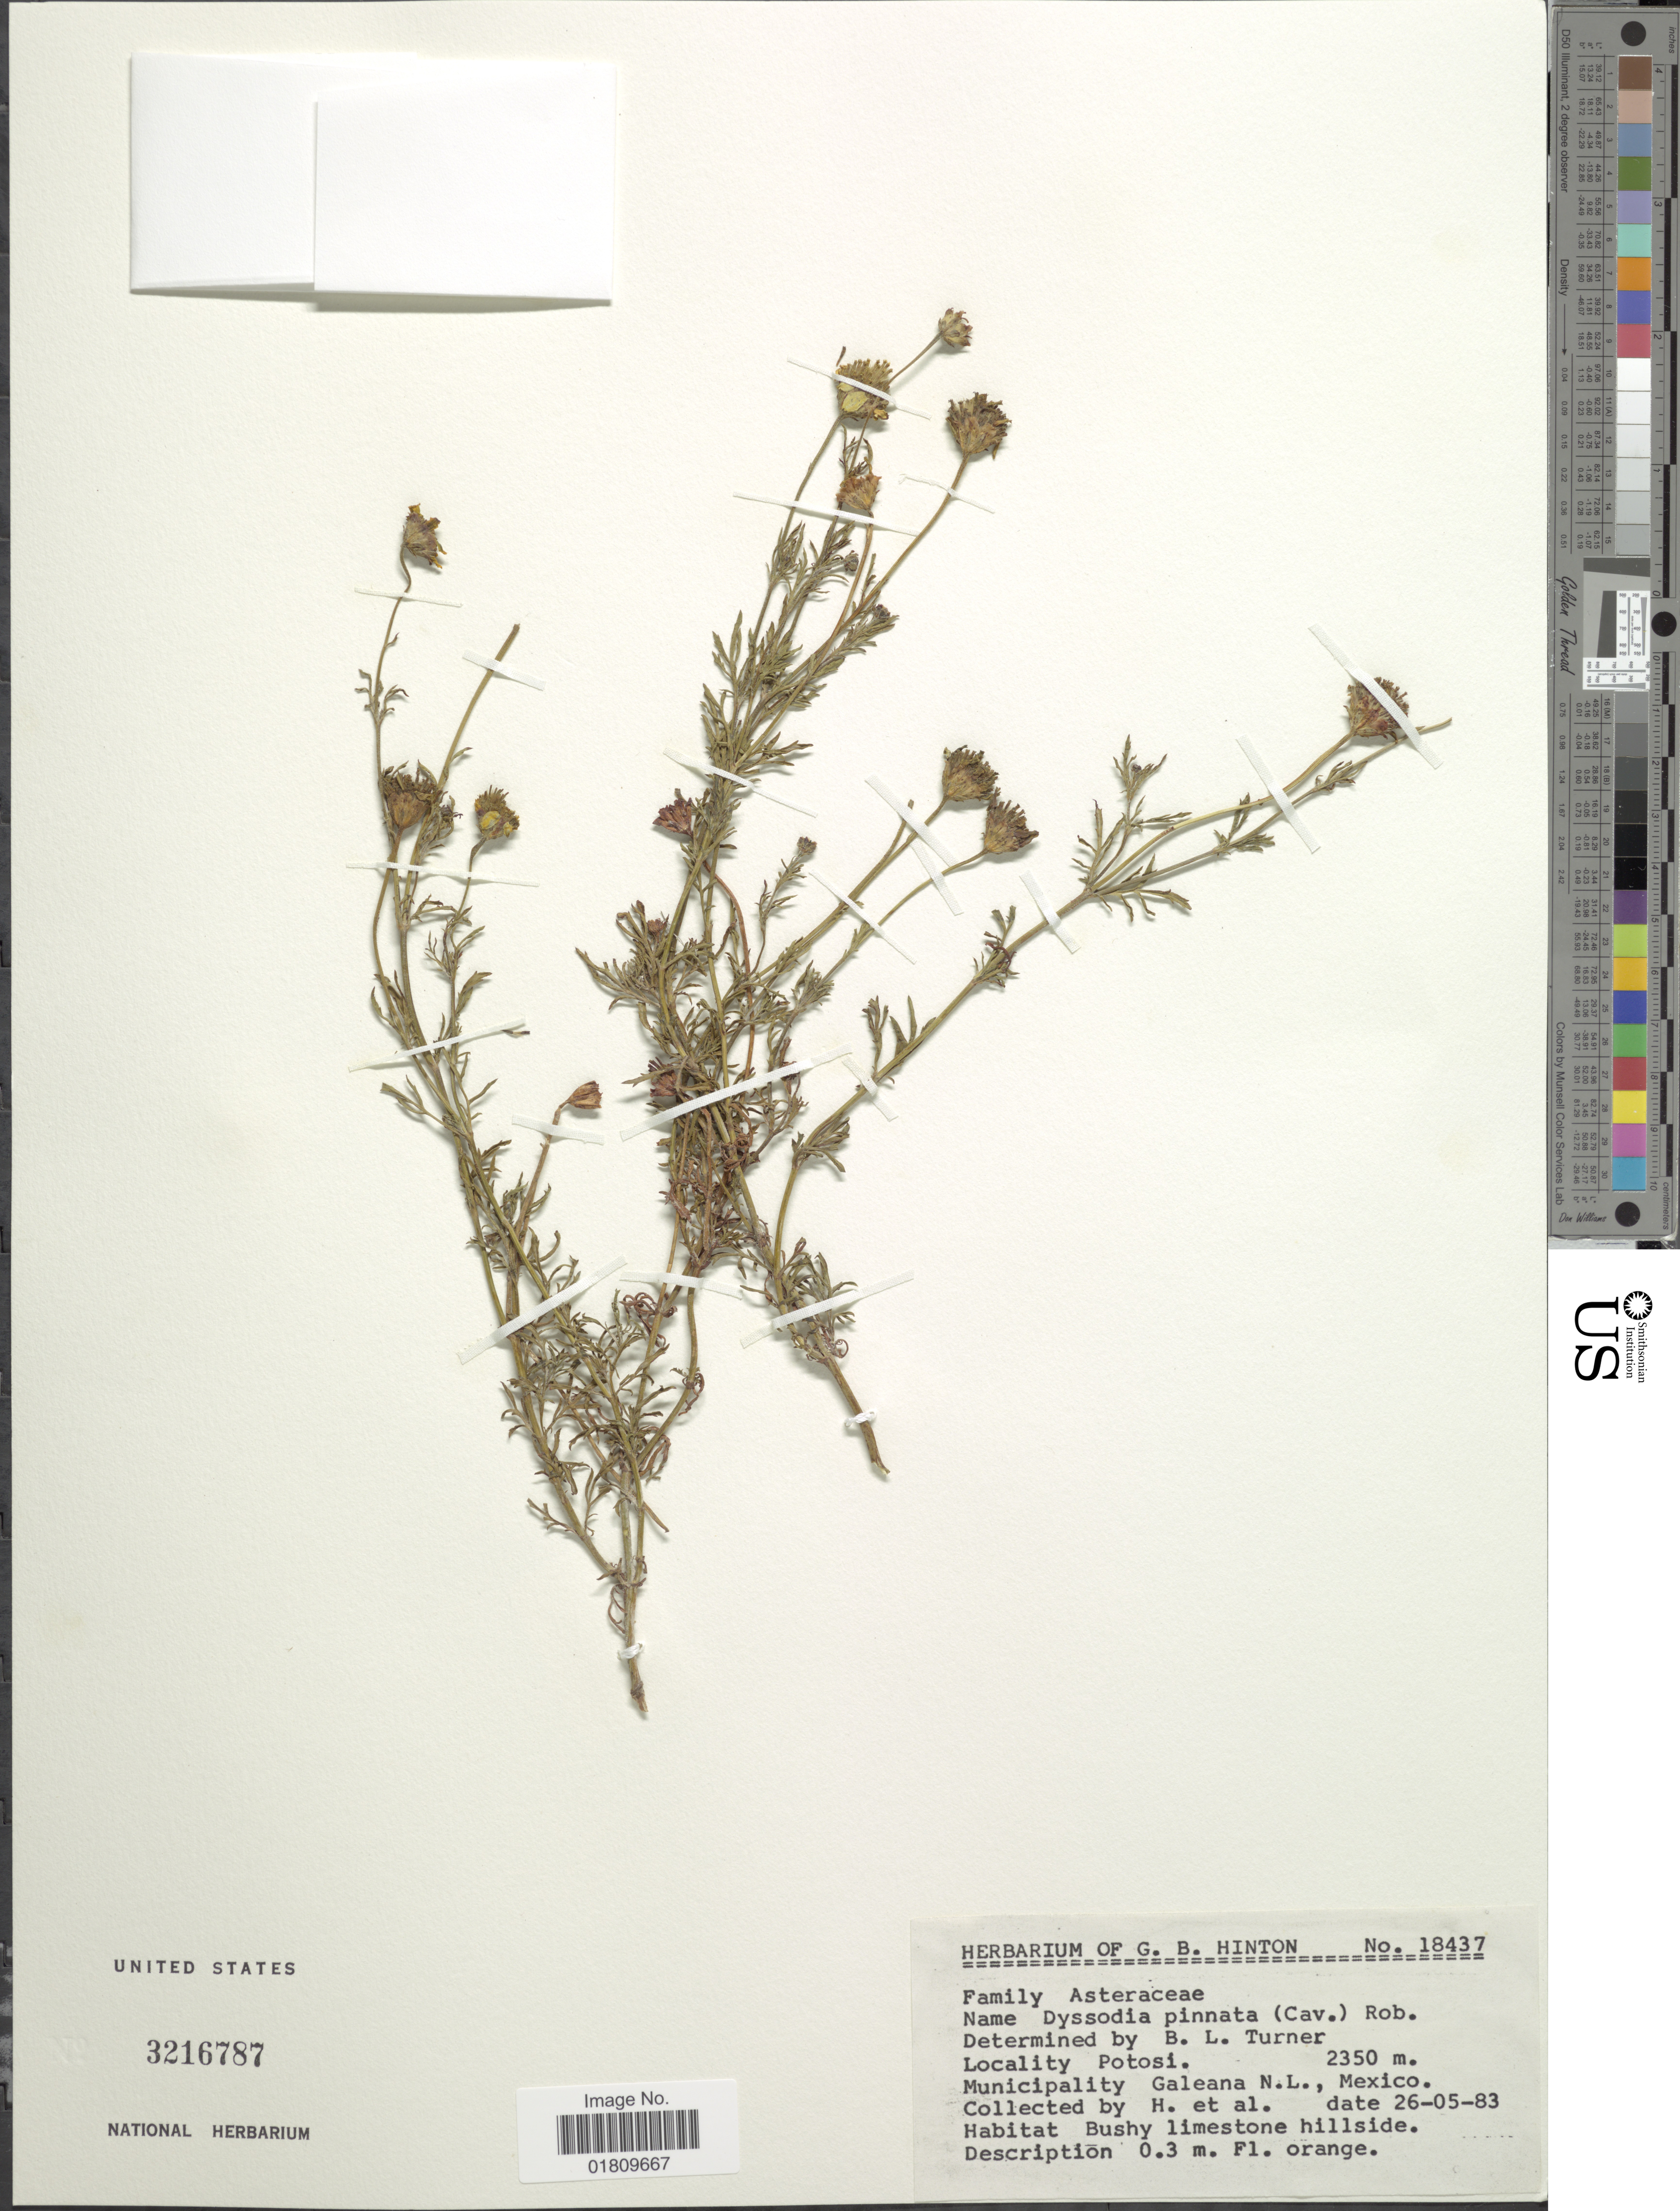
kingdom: Plantae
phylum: Tracheophyta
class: Magnoliopsida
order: Asterales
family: Asteraceae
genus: Dyssodia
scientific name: Dyssodia pinnata var. glabrescens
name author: Strother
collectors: G. B. Hinton & et al.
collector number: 18437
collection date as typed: Transcribed d/m/y: 26/5/83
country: Mexico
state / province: Nuevo León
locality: Potosi, municipality, Galeana N.L., bushy limestone hillside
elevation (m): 2350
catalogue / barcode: US 3216787